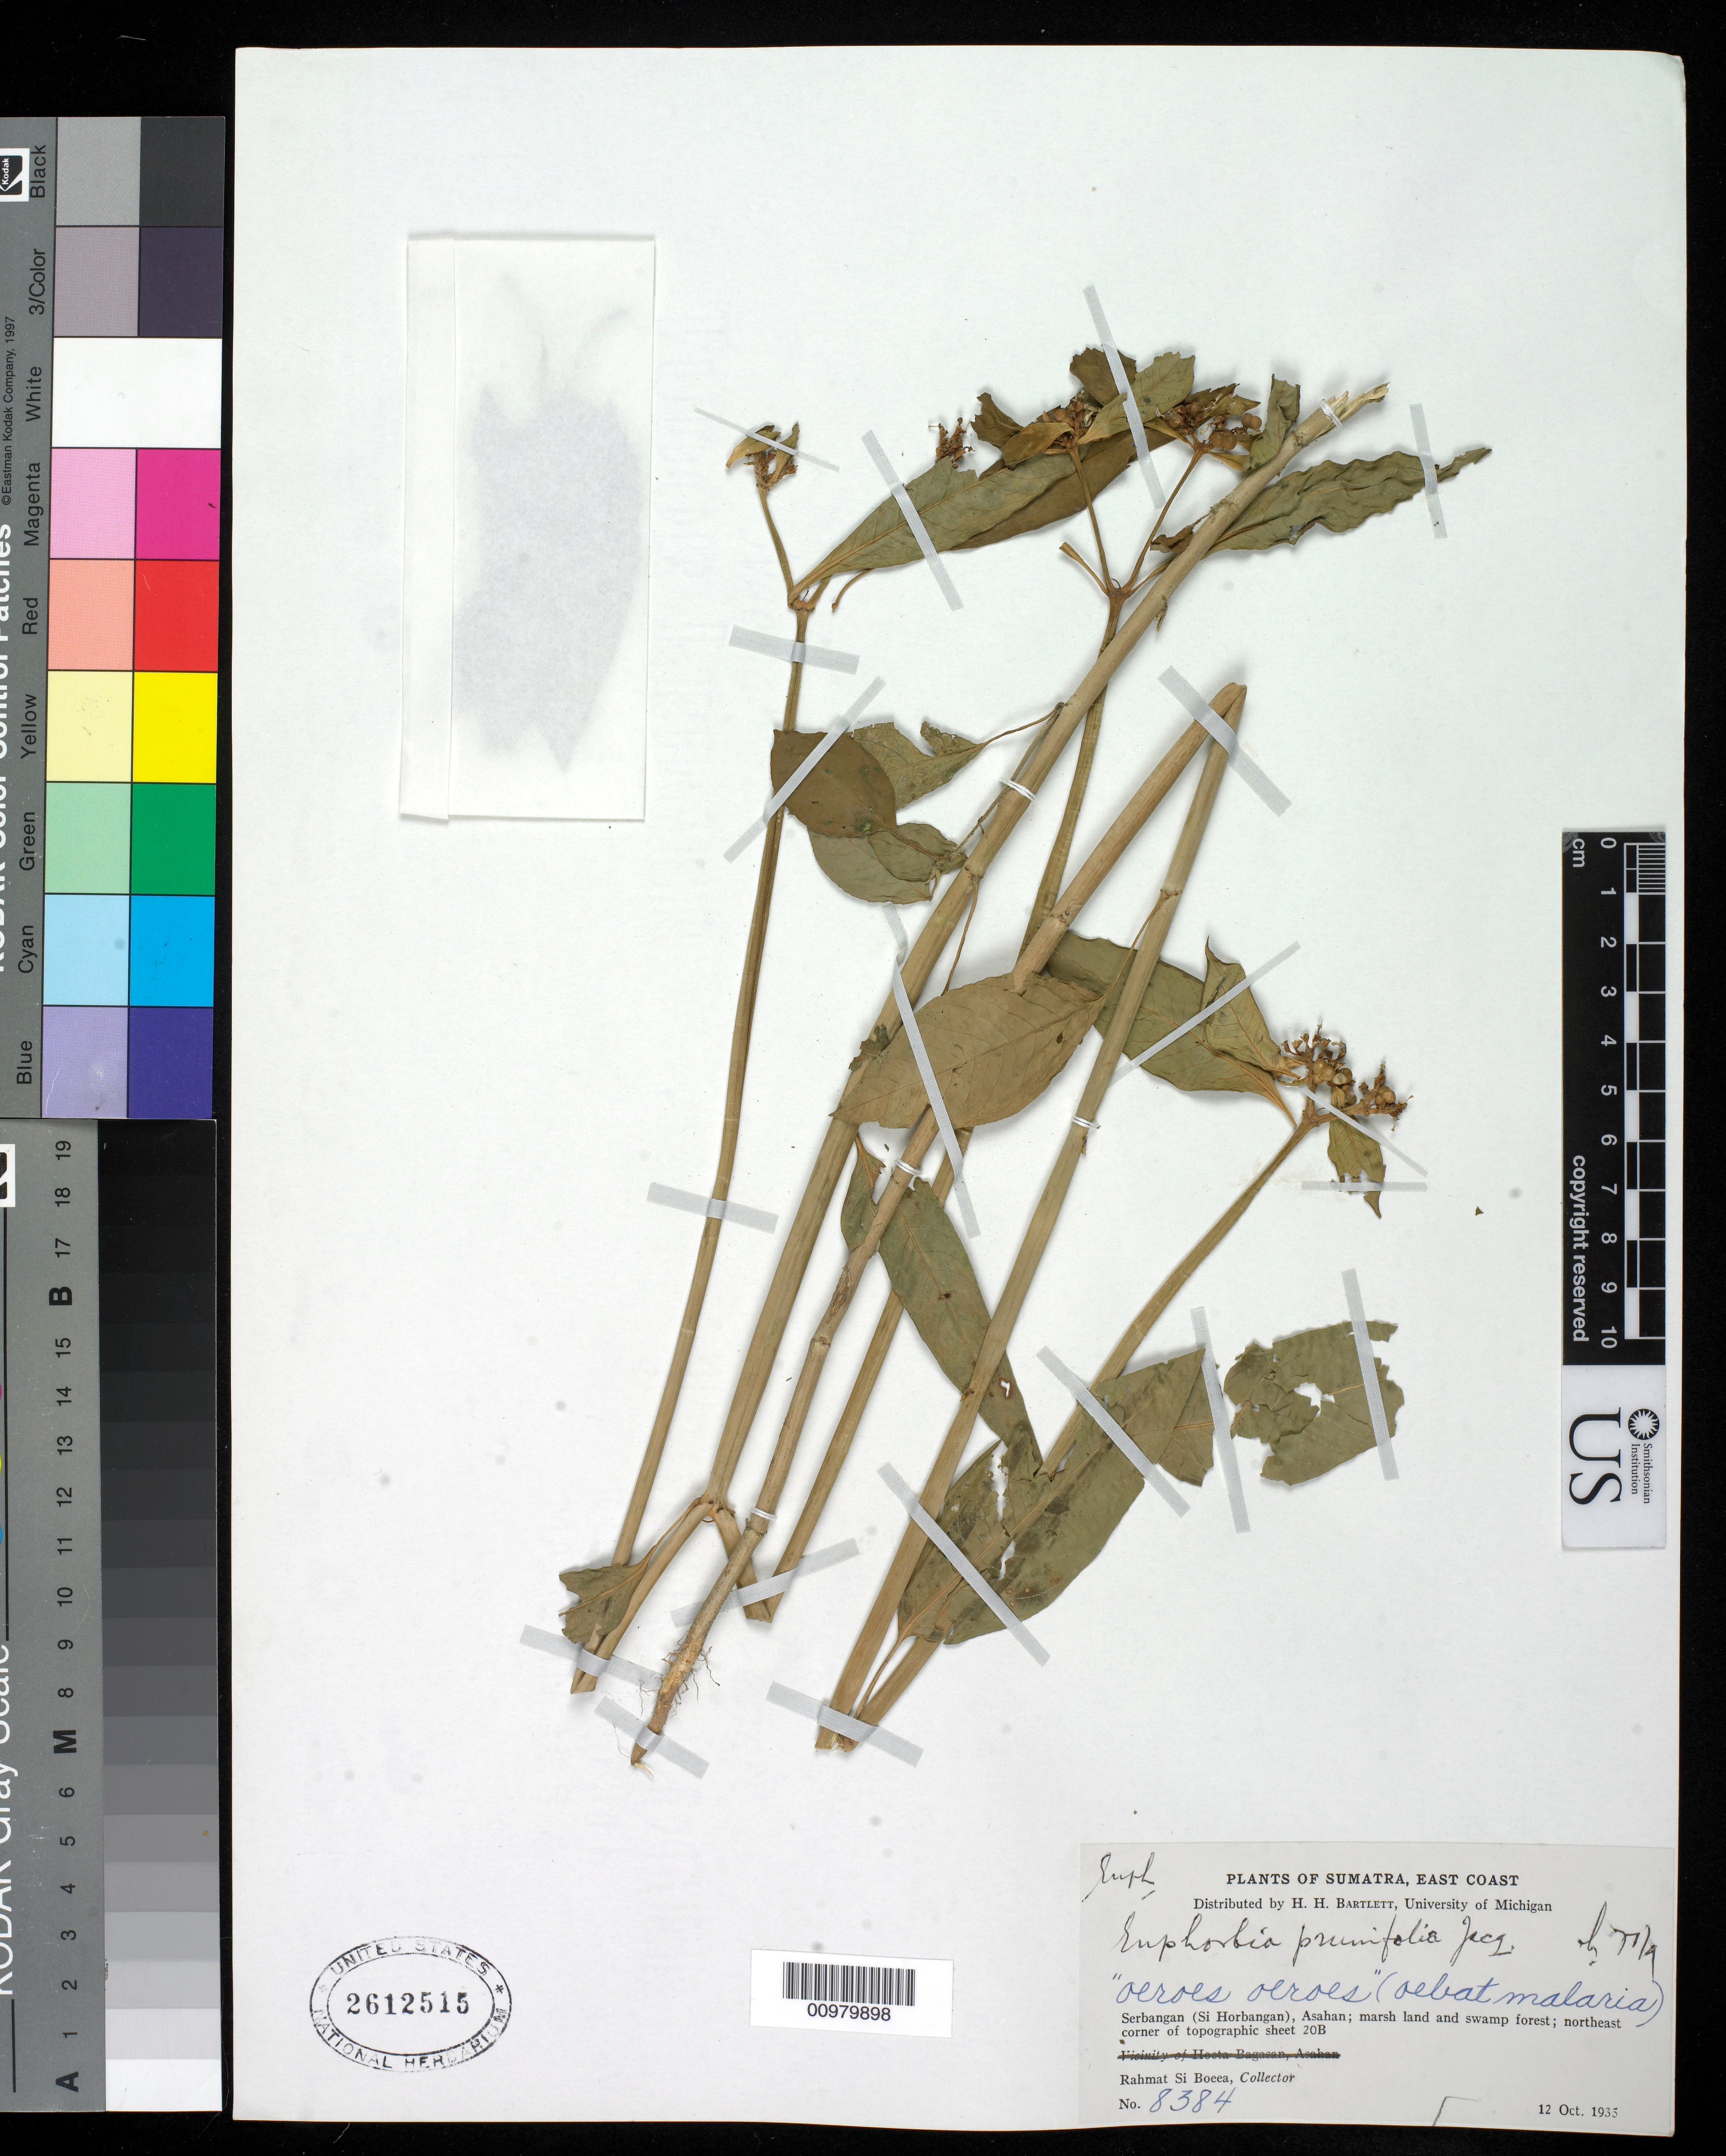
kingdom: Plantae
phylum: Tracheophyta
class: Magnoliopsida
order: Malpighiales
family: Euphorbiaceae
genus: Euphorbia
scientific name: Euphorbia heterophylla var. heterophylla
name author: L.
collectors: Rahmat Si Boeea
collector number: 8384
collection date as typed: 12 Oct 1935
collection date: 1935-10-12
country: Indonesia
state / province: Sumatra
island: Sumatra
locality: Sumatra, East Coast, Asahan, Serbangan (Si Horbangan)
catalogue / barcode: US 2612515